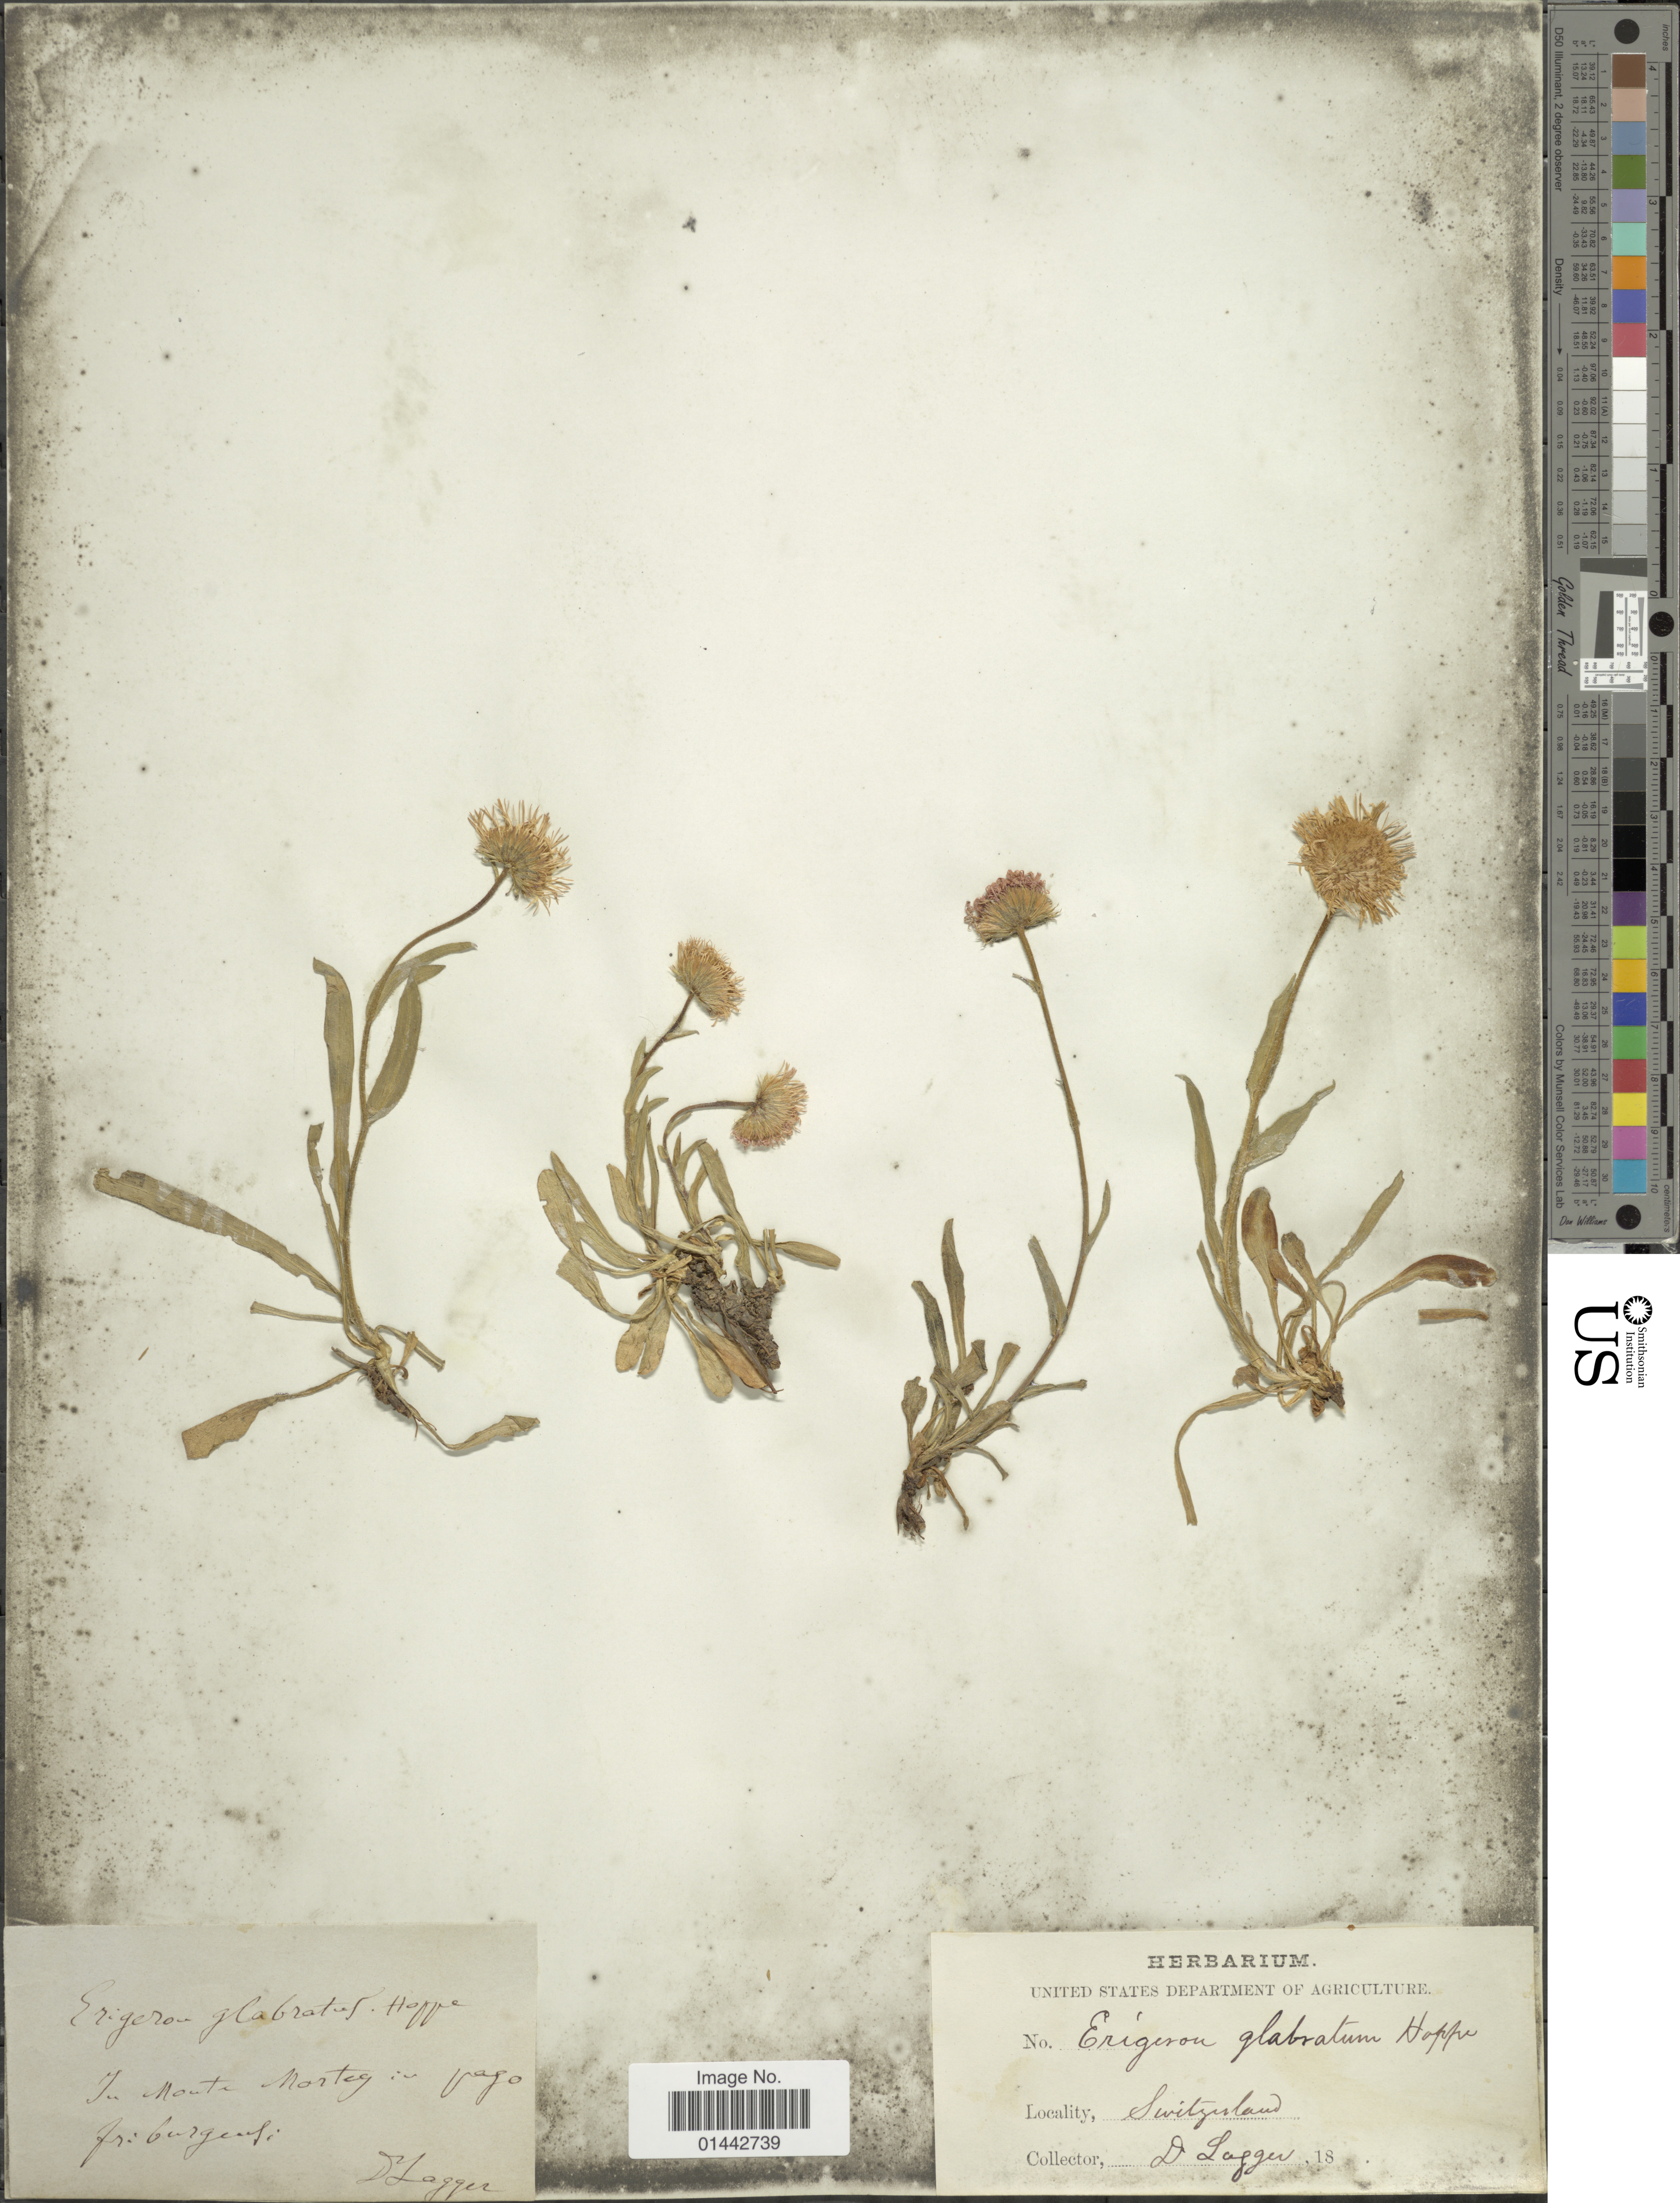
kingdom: Plantae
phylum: Tracheophyta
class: Magnoliopsida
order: Asterales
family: Asteraceae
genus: Erigeron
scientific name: Erigeron glabratus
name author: Auct.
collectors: D. Lagger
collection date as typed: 18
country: Switzerland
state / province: Fribourg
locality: In monte Morteg in pago Frisburgensi.